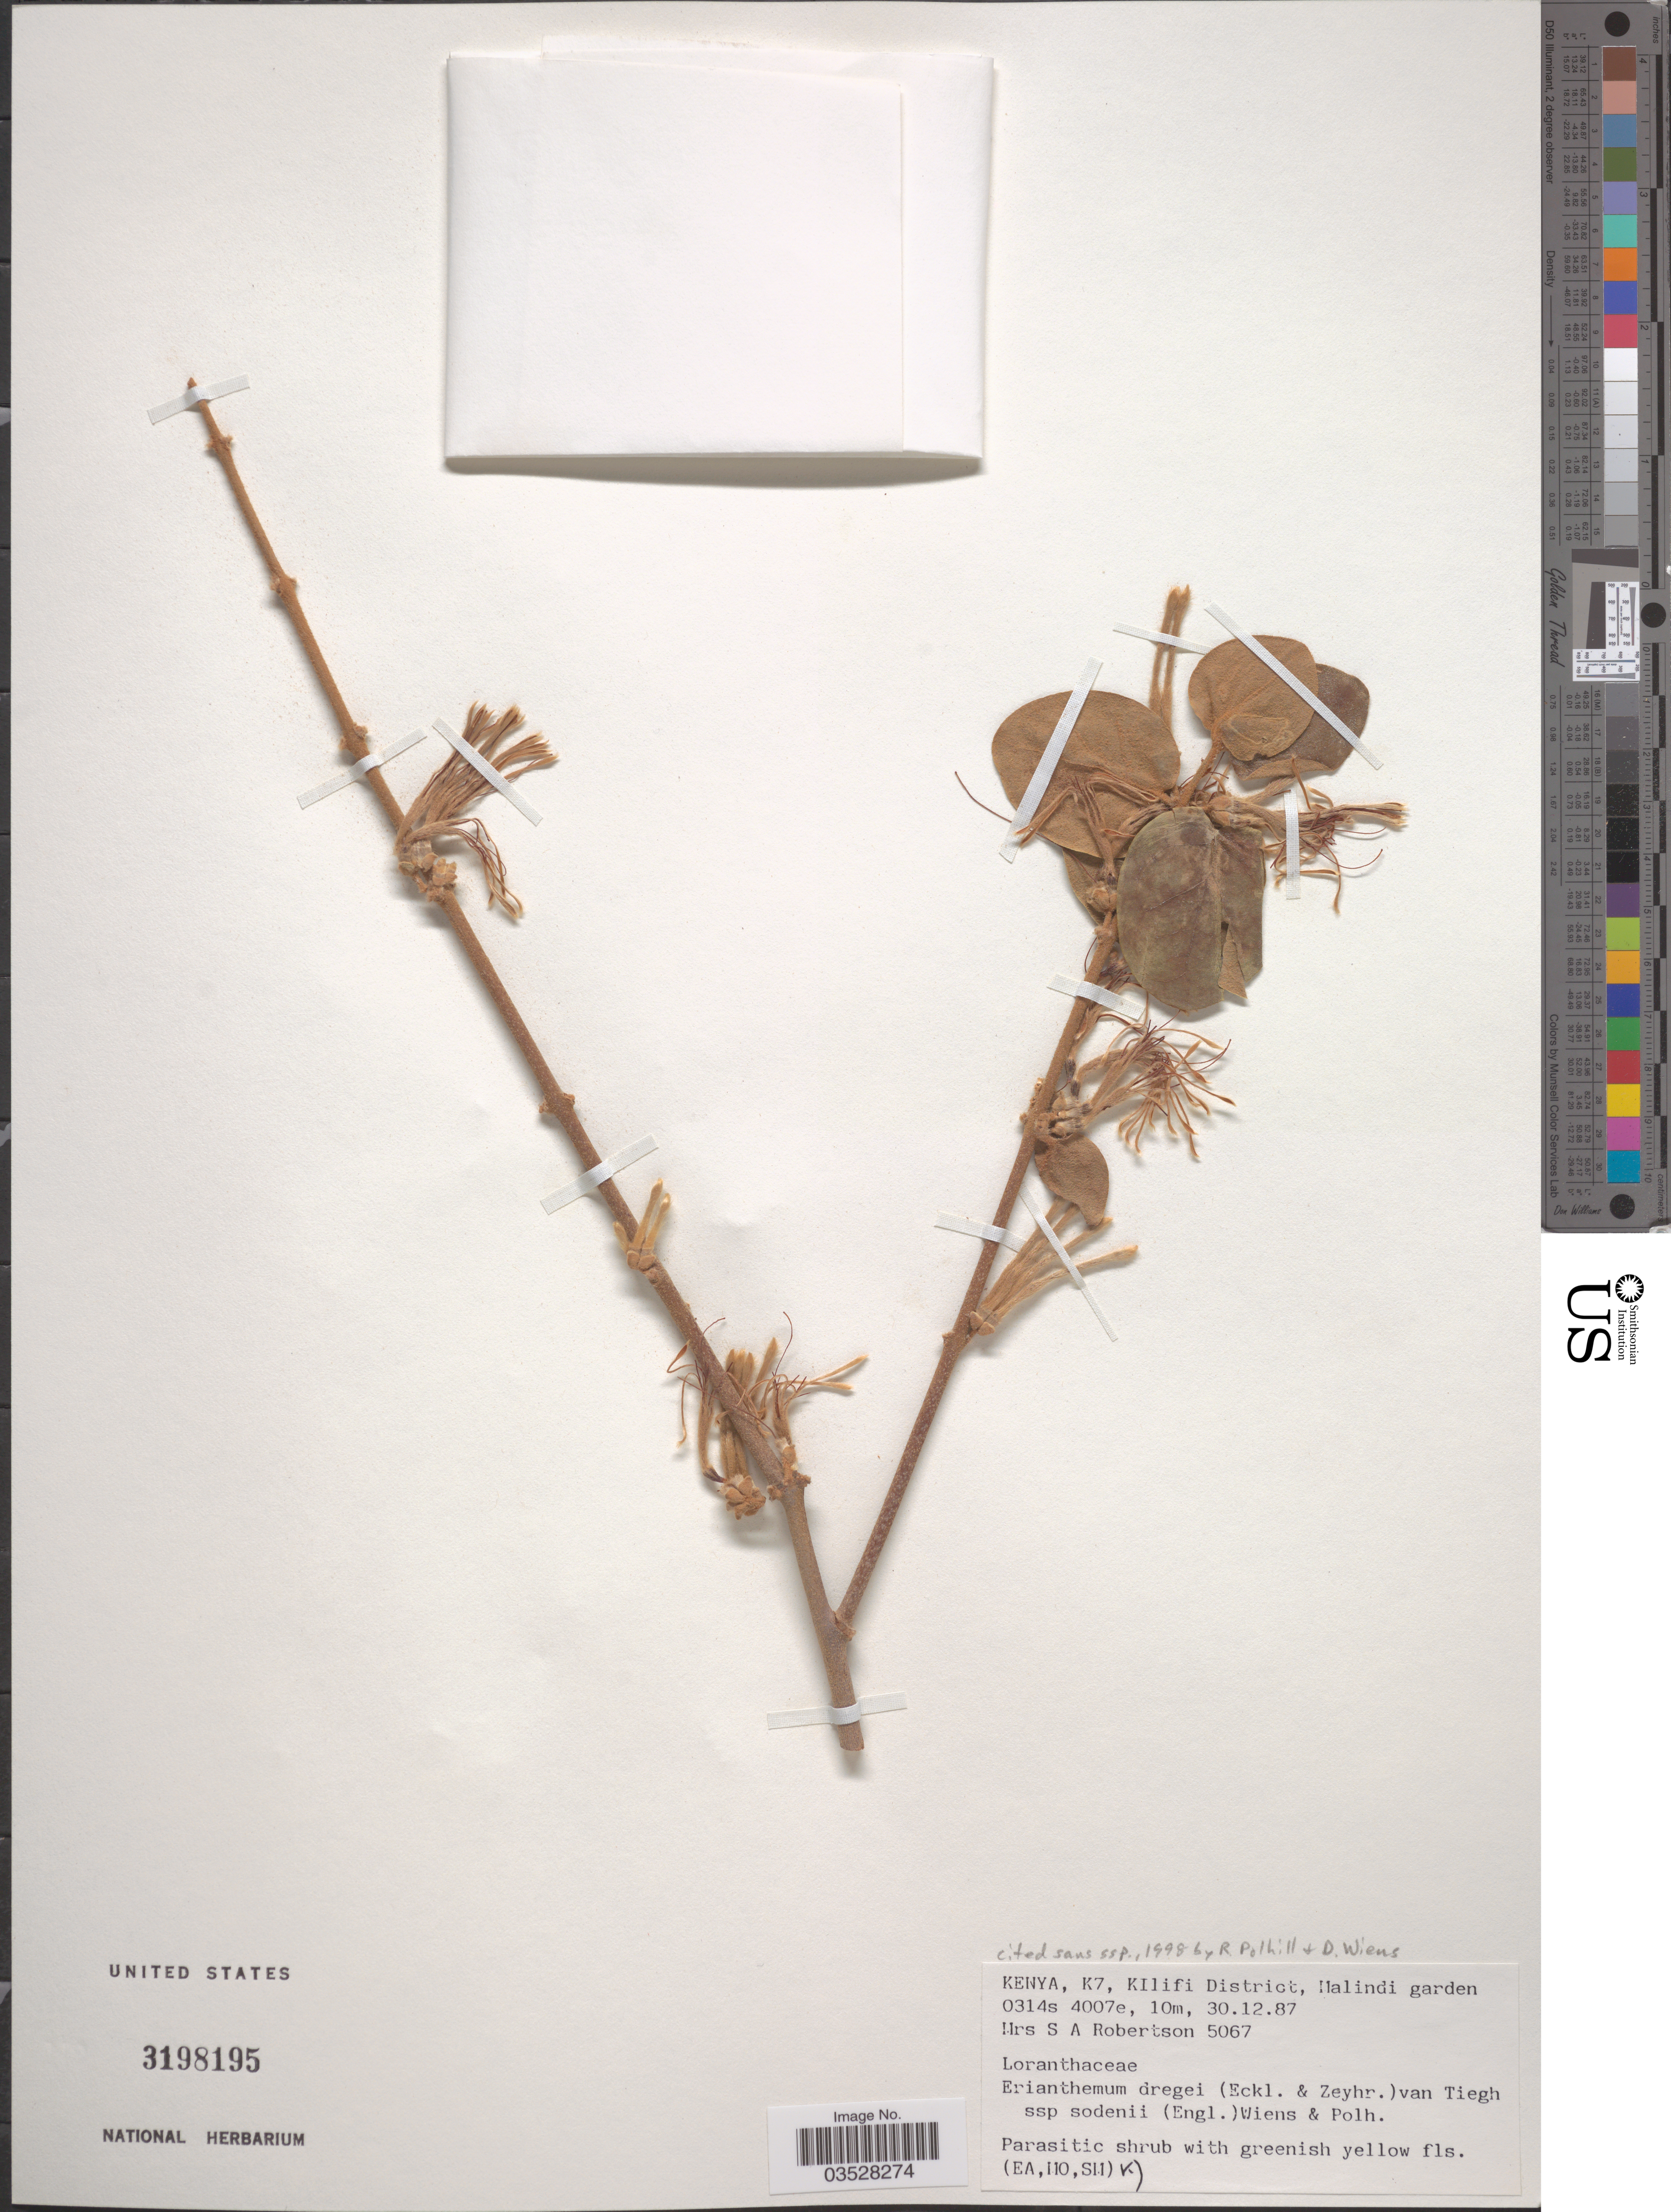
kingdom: Plantae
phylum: Tracheophyta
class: Magnoliopsida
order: Santalales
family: Loranthaceae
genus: Erianthemum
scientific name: Erianthemum dregei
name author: (Eckl. & Zeyh.) Tiegh.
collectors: S. Robertson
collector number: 5067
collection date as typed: Transcribed d/m/y: 30/12/87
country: Kenya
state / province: Kilifi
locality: K7, Kilifi District, Malindi garden.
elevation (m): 10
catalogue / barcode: US 3198195